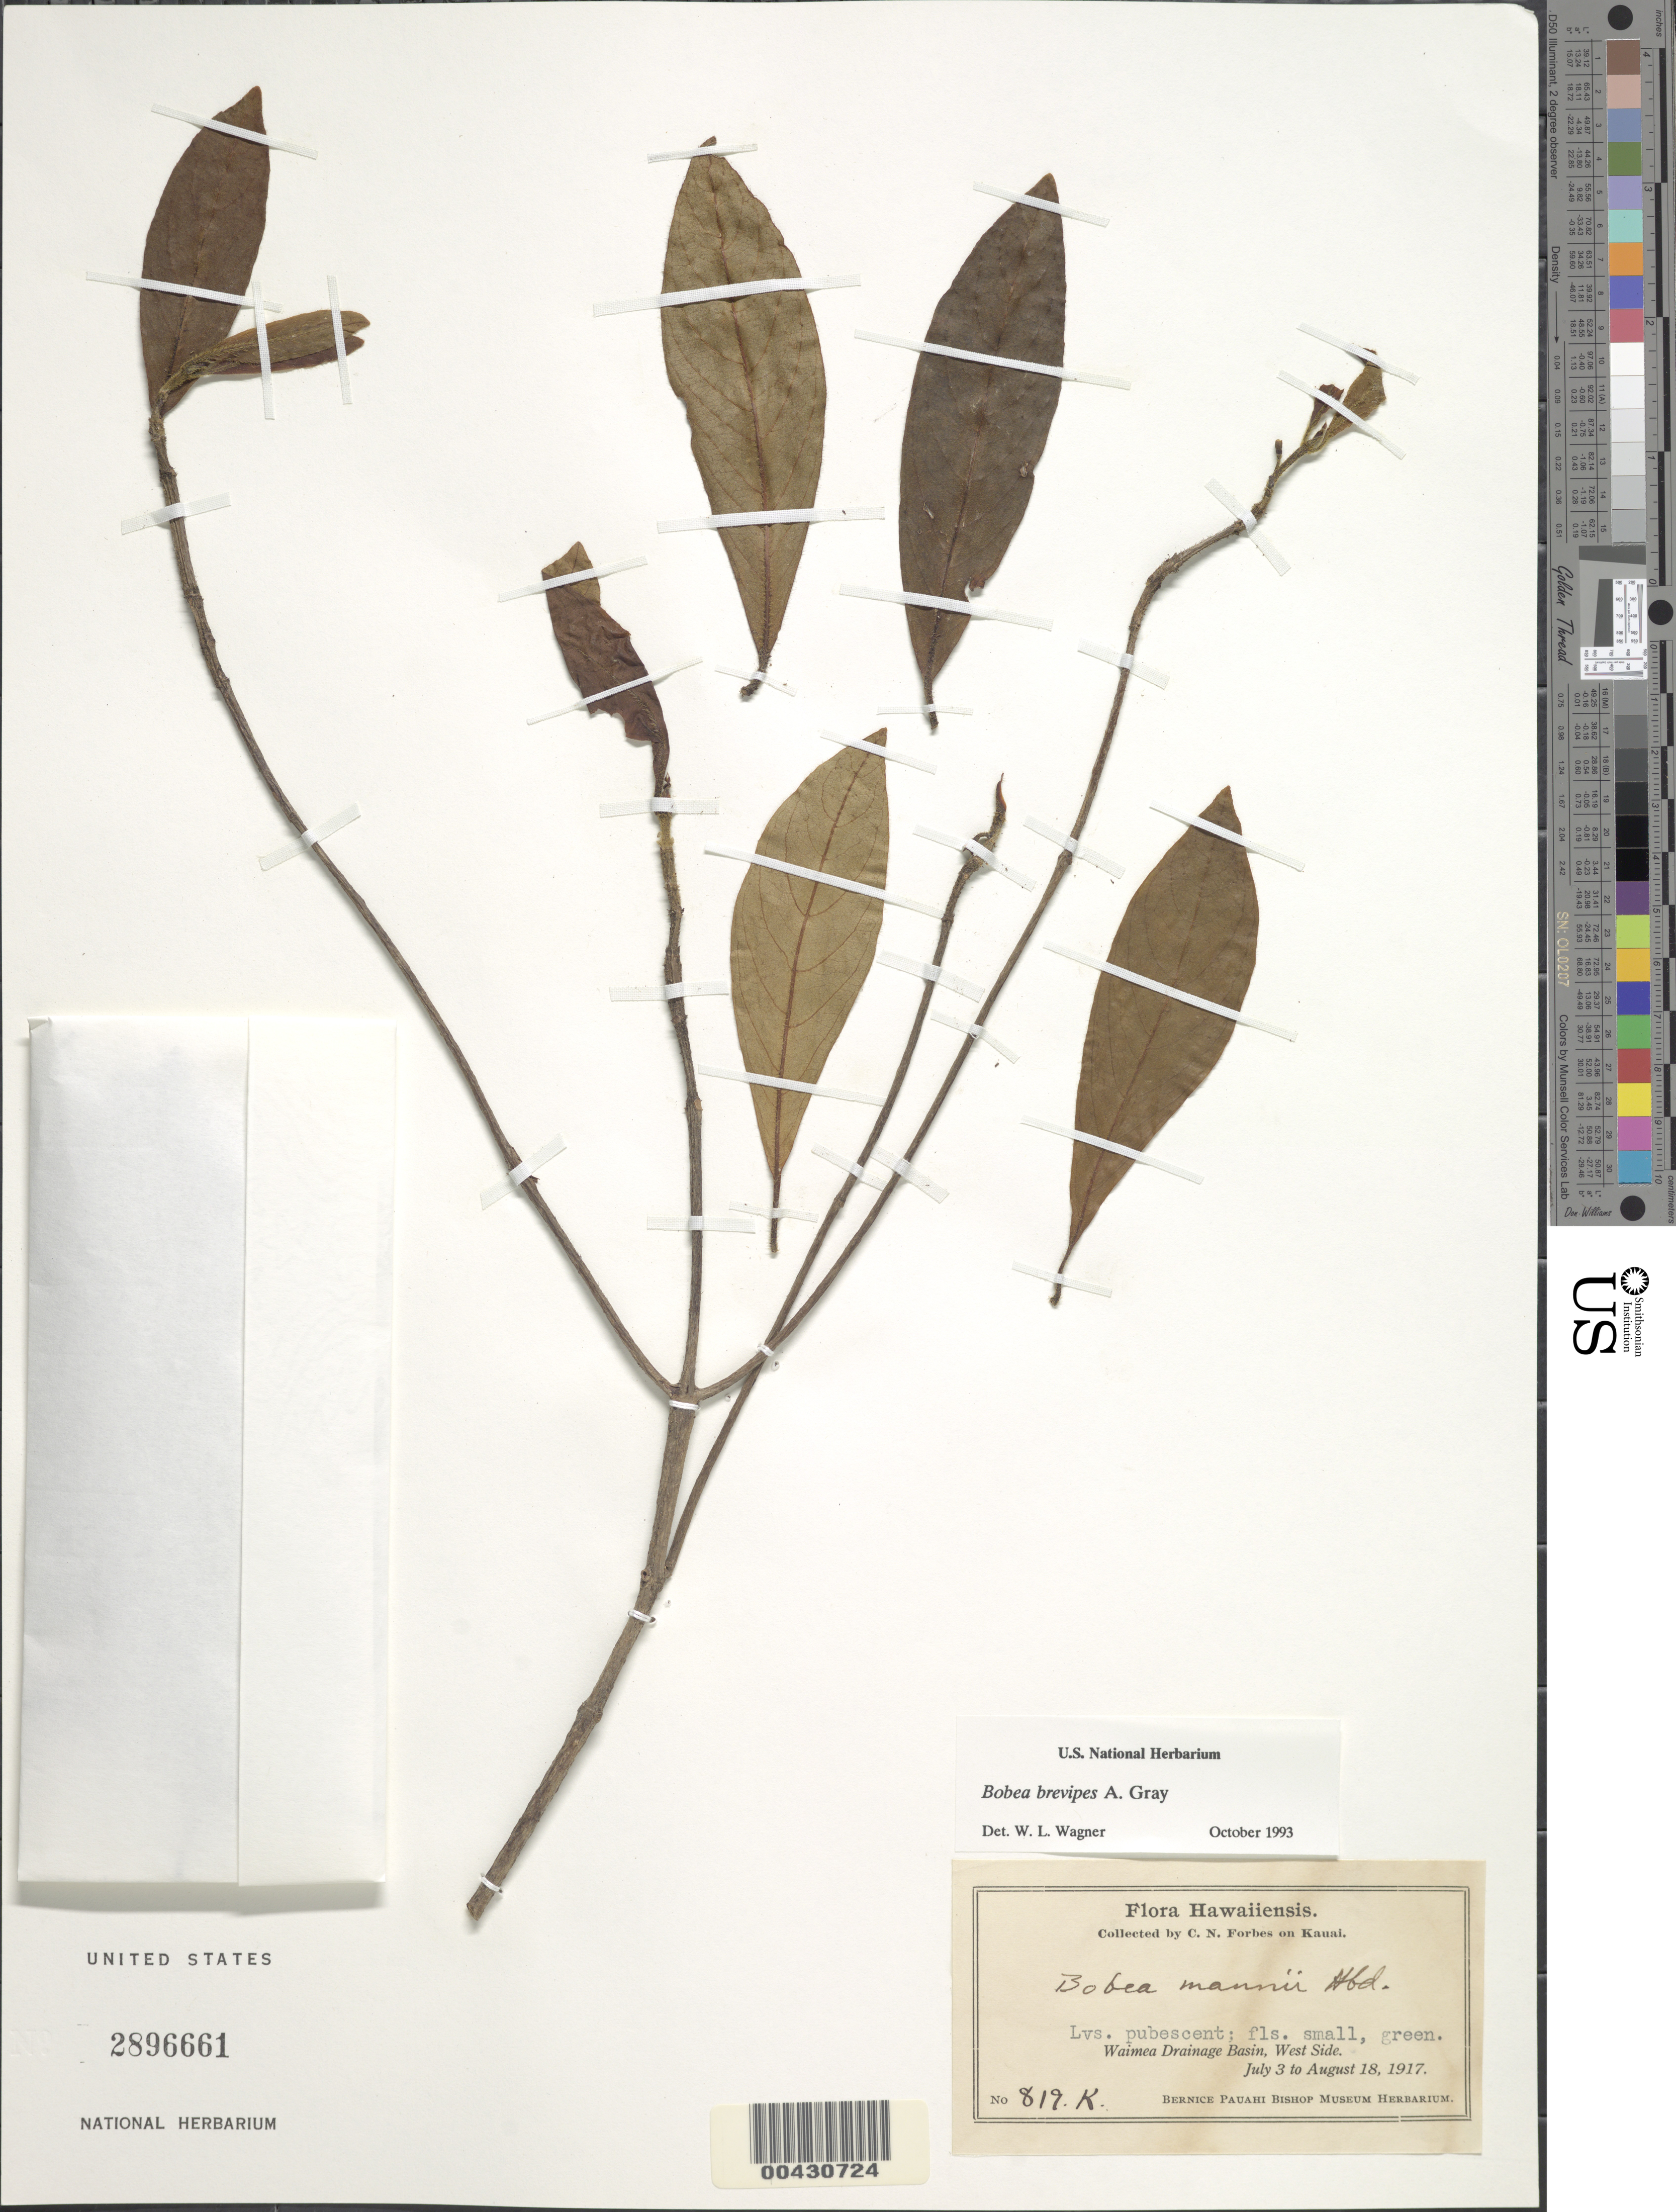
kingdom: Plantae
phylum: Tracheophyta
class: Magnoliopsida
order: Gentianales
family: Rubiaceae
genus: Bobea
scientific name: Bobea brevipes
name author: A. Gray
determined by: Wagner, W. L., (BOT), Smithsonian Institution - National Museum of Natural History (UNITED STATES)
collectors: C. N. Forbes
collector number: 819.K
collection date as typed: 3 Jul 1917 to 18 Aug 1917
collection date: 1917-07-03/1917-08-18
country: United States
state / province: Hawaii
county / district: Kauai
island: Kaua'i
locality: Waimea Drainage Basin, W side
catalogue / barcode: US 2896661